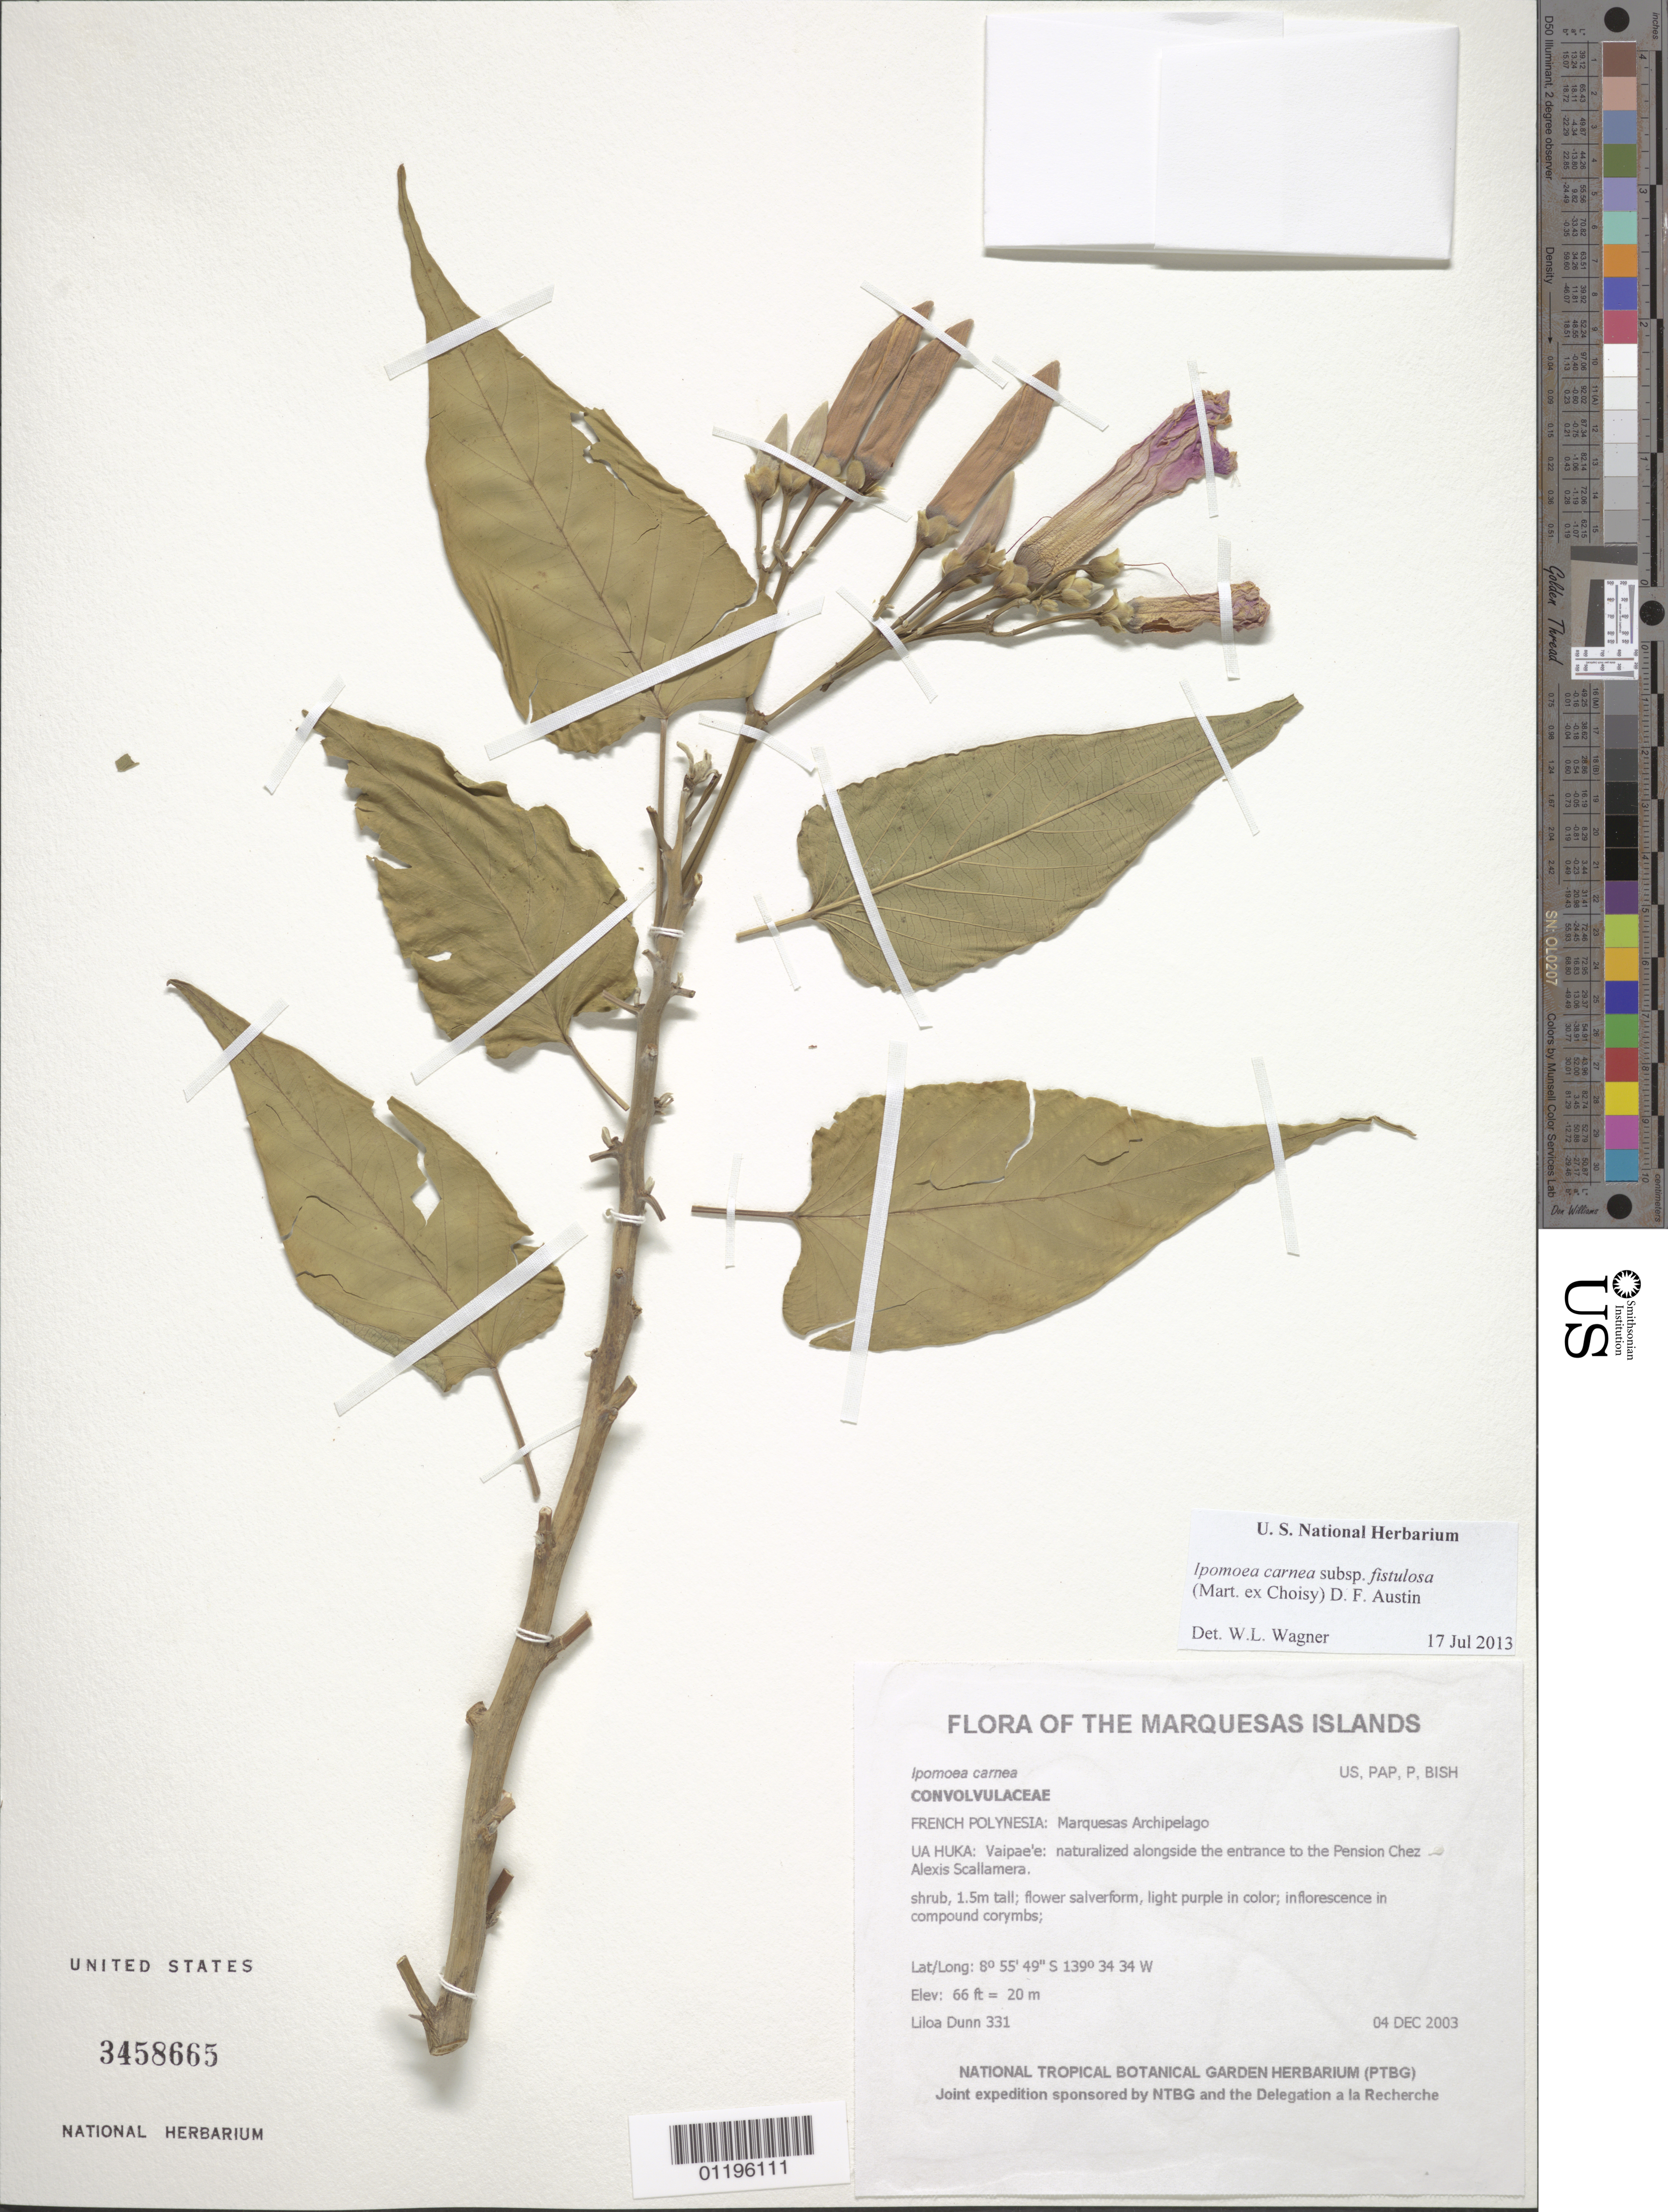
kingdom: Plantae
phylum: Tracheophyta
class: Magnoliopsida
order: Solanales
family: Convolvulaceae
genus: Ipomoea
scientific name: Ipomoea carnea subsp. fistulosa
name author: (Mart. ex Choisy) D.F. Austin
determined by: Lorence, David H., (PTBG), National Tropical Botanical Garden (UNITED STATES)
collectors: L. Dunn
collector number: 331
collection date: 2003-12-04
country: French Polynesia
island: Ua Huka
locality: Vaipae'e: naturalized alongside the entrance to the Pension Chez Alexis Scallamera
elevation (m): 20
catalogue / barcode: US 3458665